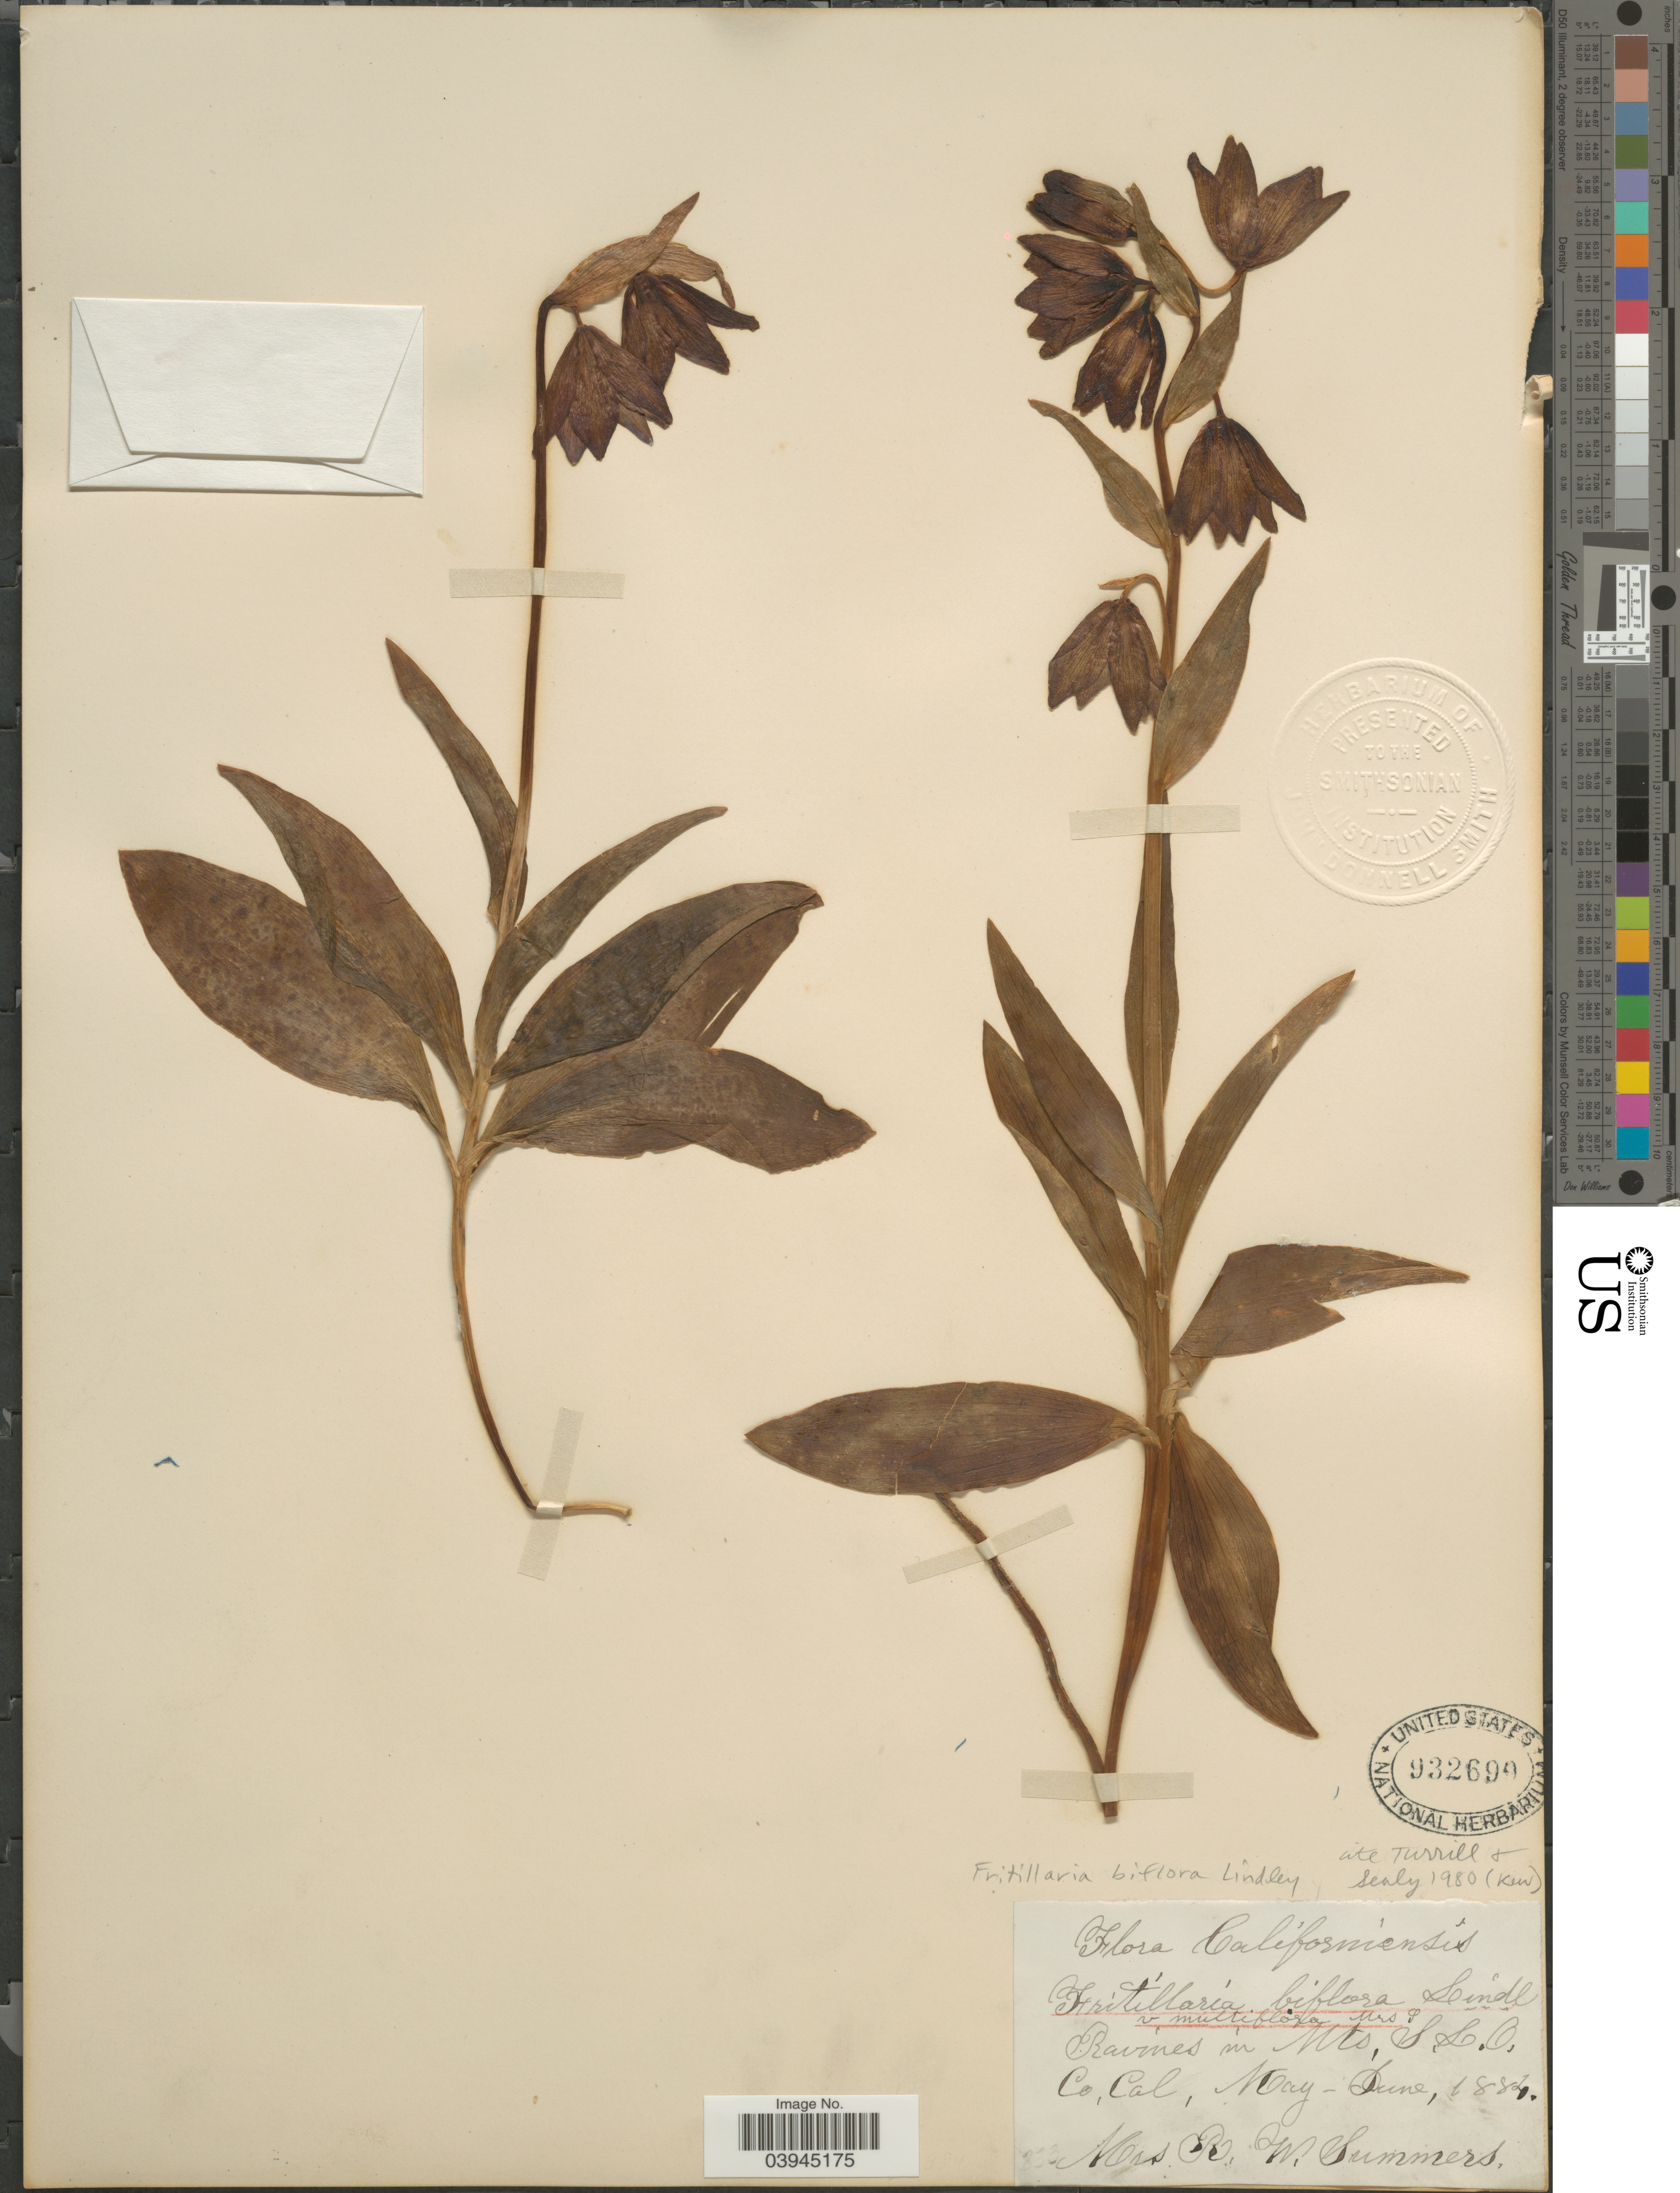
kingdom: Plantae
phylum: Tracheophyta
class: Liliopsida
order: Liliales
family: Liliaceae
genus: Fritillaria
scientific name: Fritillaria biflora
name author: Lindl.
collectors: R. Summers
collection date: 1884-05/1884-06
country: United States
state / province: California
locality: Ravines in Mts. S.L.O.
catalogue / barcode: US 932699